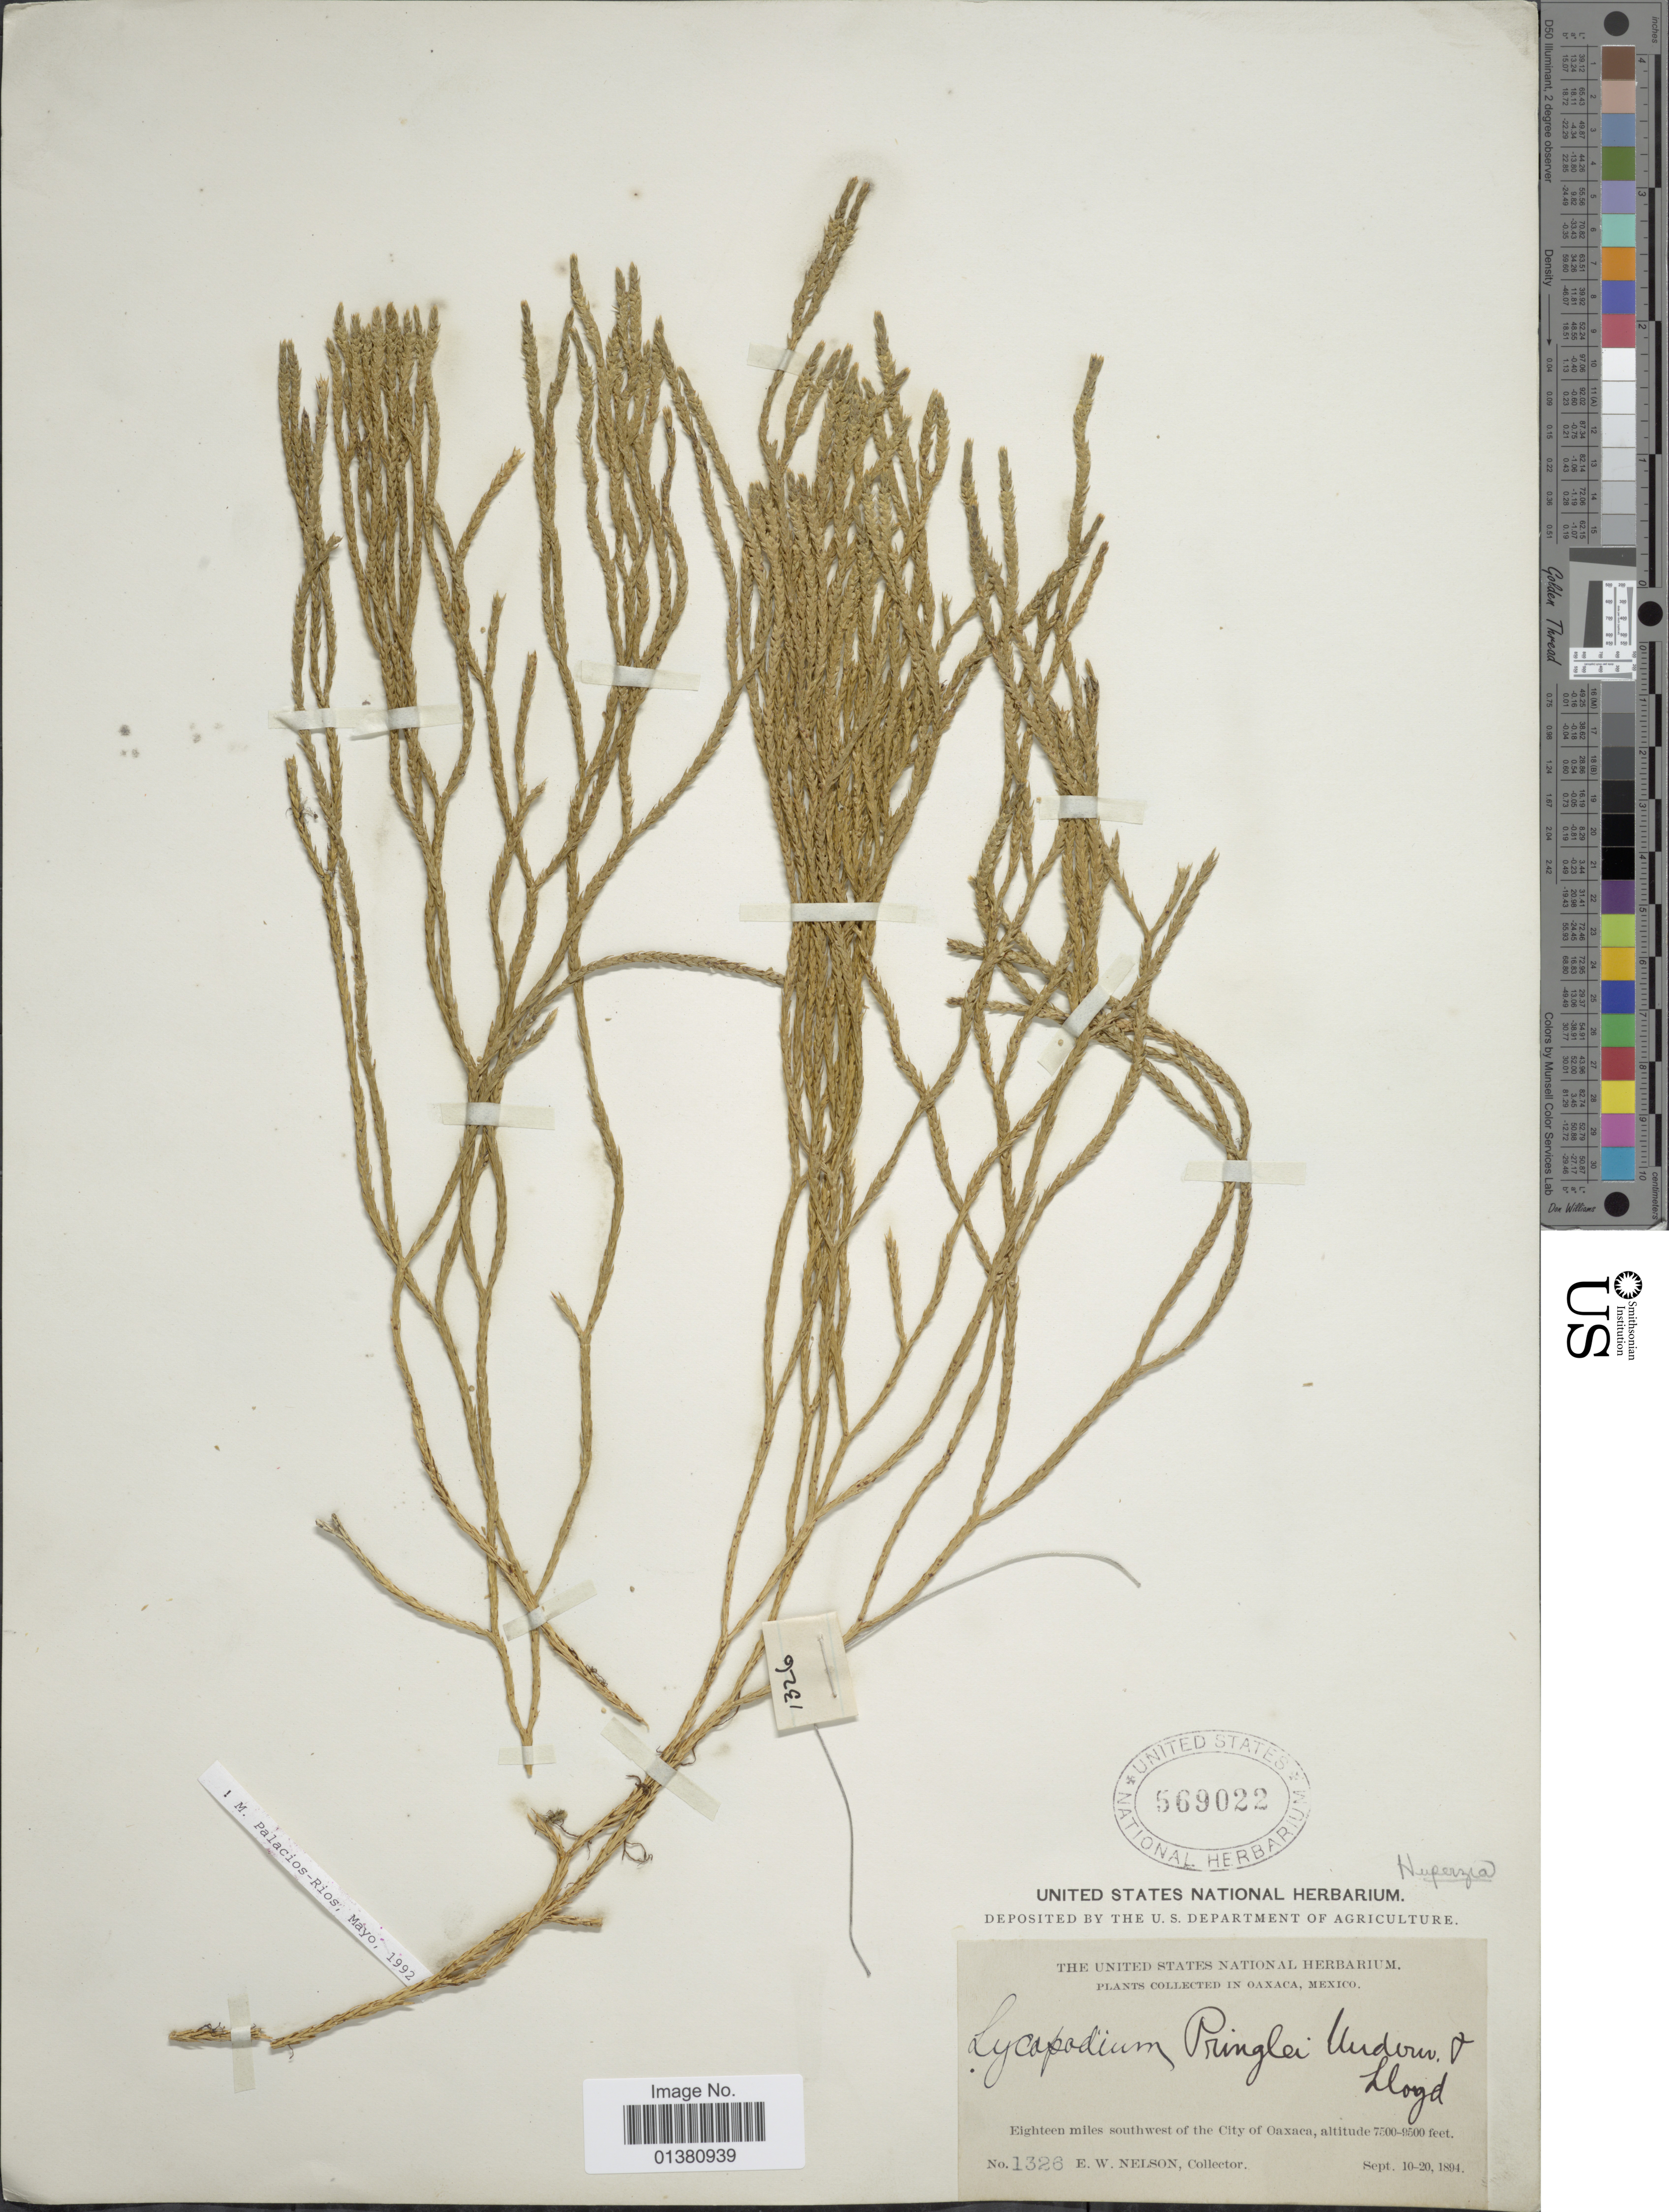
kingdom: Plantae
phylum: Tracheophyta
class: Lycopodiopsida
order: Lycopodiales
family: Lycopodiaceae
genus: Phlegmariurus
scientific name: Phlegmariurus pringlei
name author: (Underw. & F.E. Lloyd) B. Øllg.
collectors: E. W. Nelson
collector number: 1326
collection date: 1894-09-10/1894-09-20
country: Mexico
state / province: Oaxaca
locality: Eighteen miles southwest of the City of Oaxaca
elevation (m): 2286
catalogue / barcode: US 569022